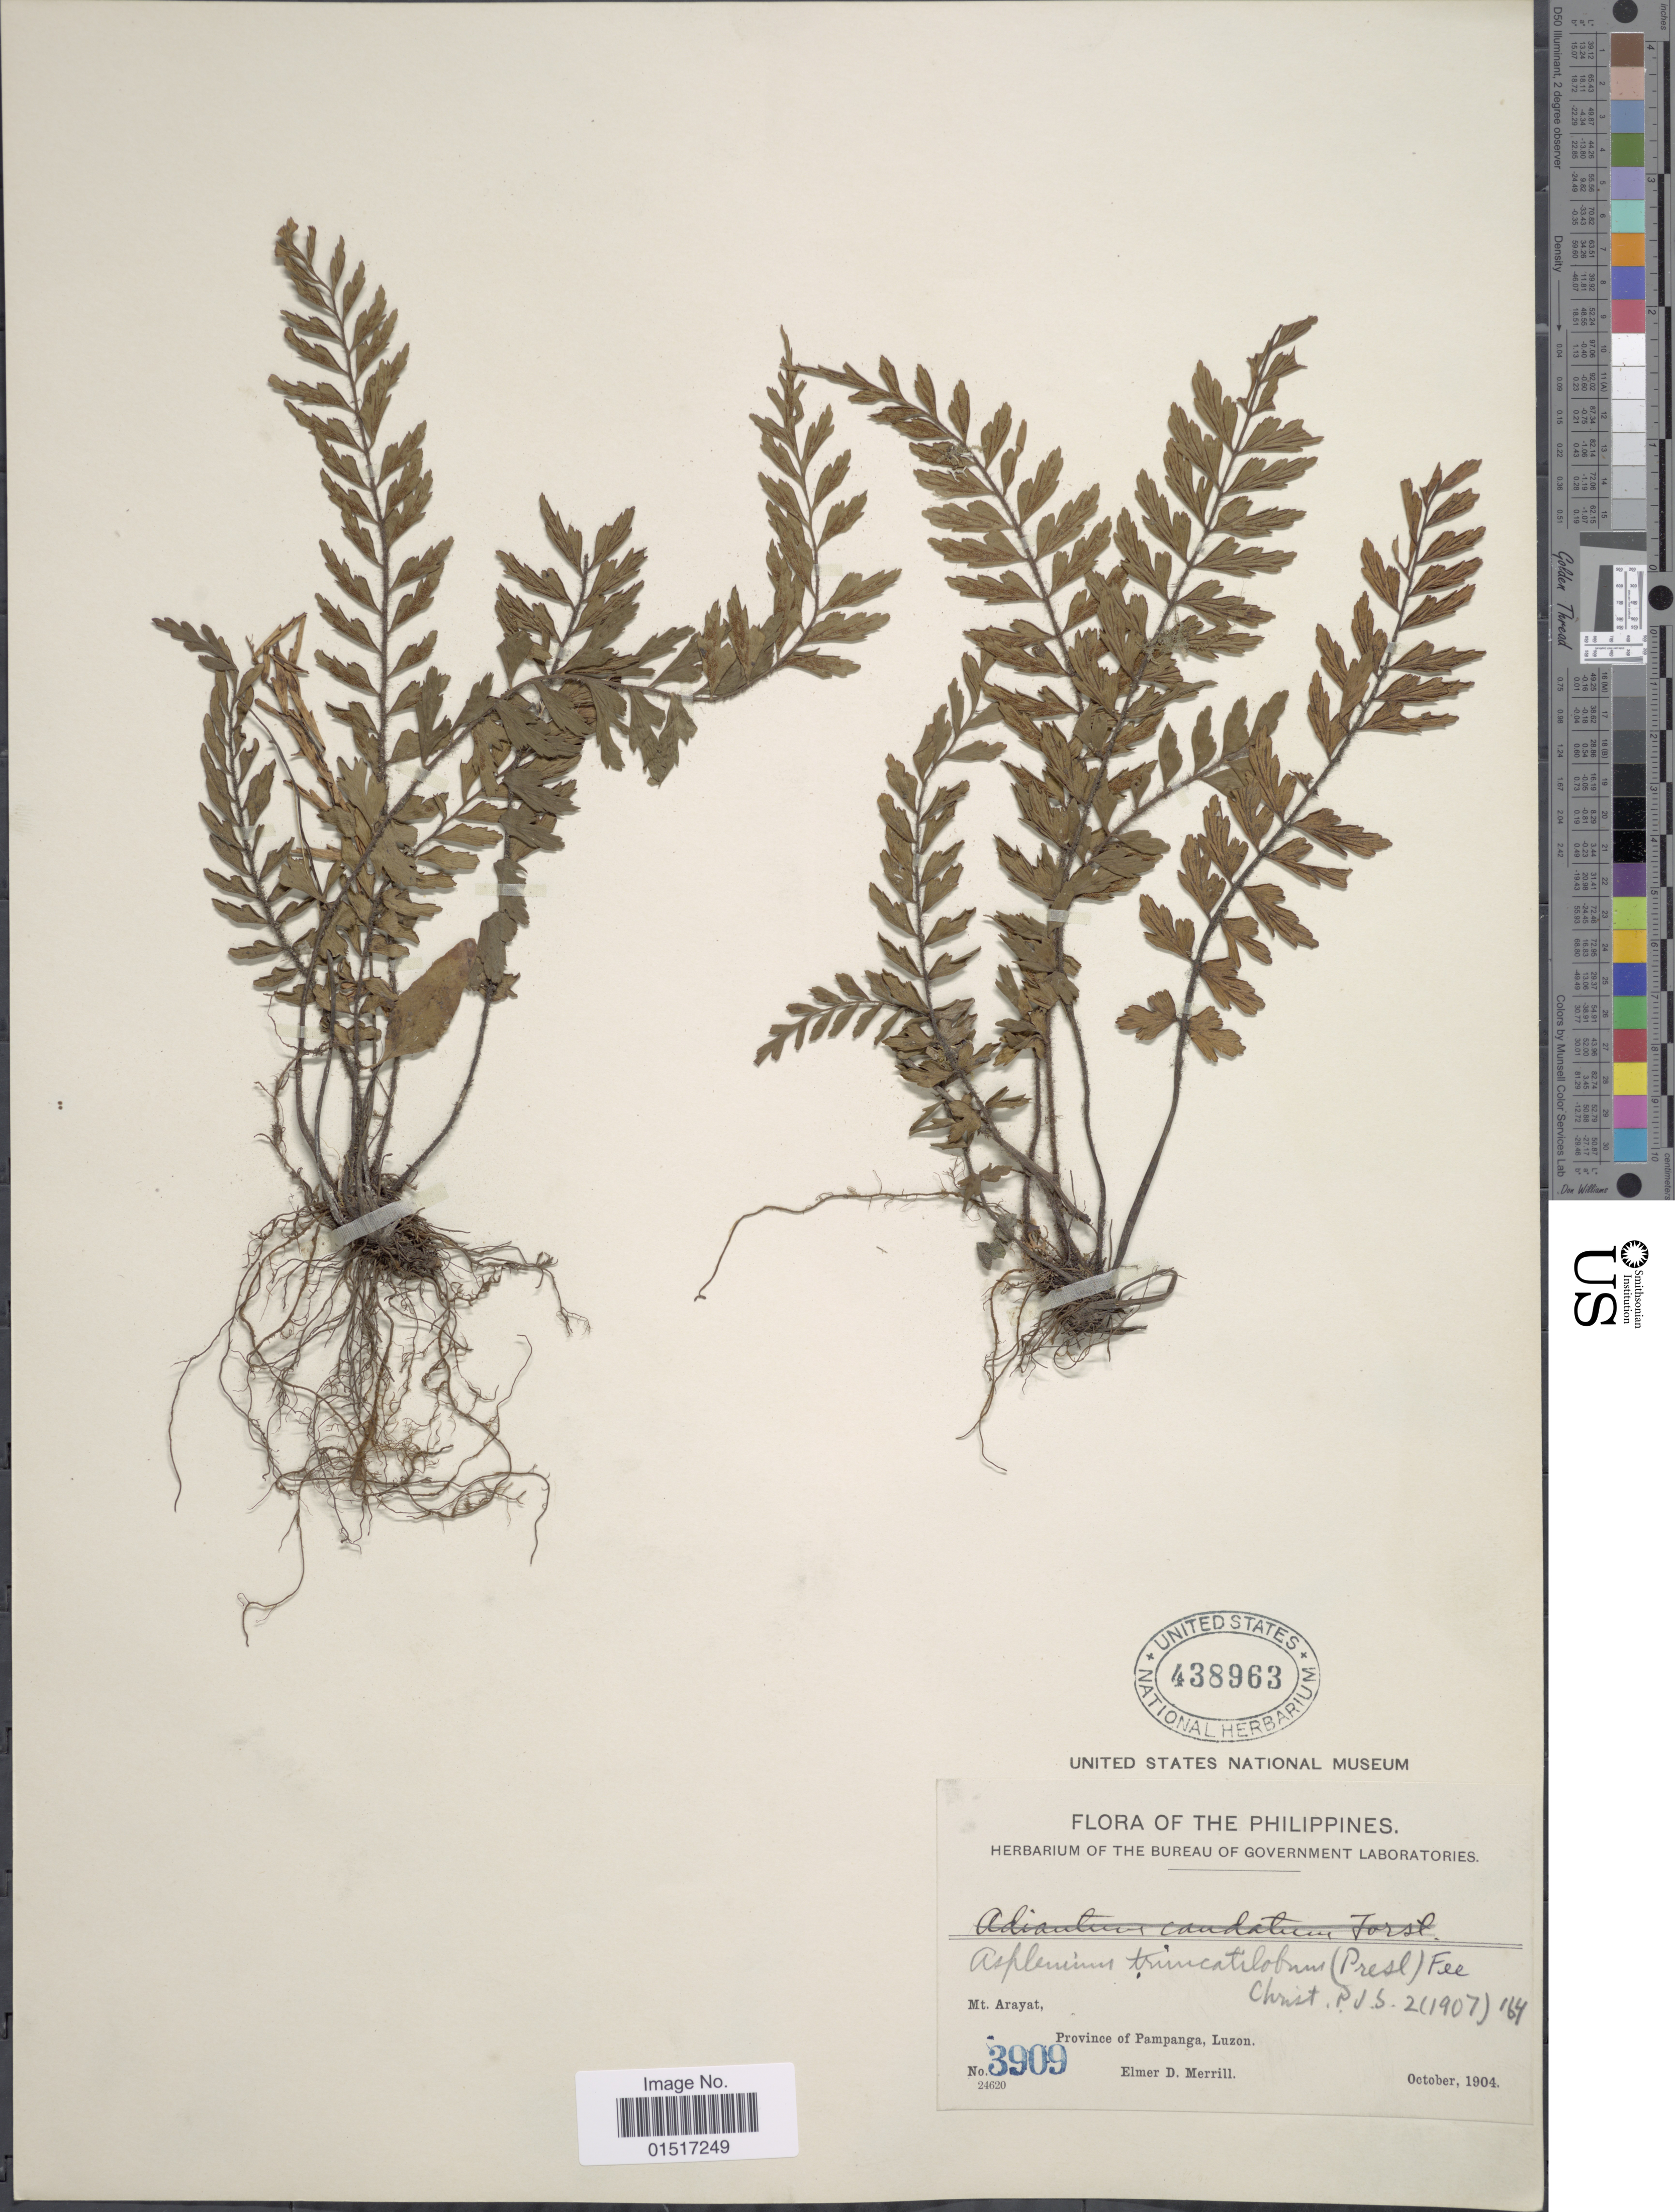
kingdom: Plantae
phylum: Tracheophyta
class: Polypodiopsida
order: Polypodiales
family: Aspleniaceae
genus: Asplenium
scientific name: Asplenium truncatilobum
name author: (C. Presl) Fée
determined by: Salgado, A. E.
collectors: E. D. Merrill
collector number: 3909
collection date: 1904-10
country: Philippines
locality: Mt. Arayat, Province of Pampanga, Luzon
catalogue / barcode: US 438963